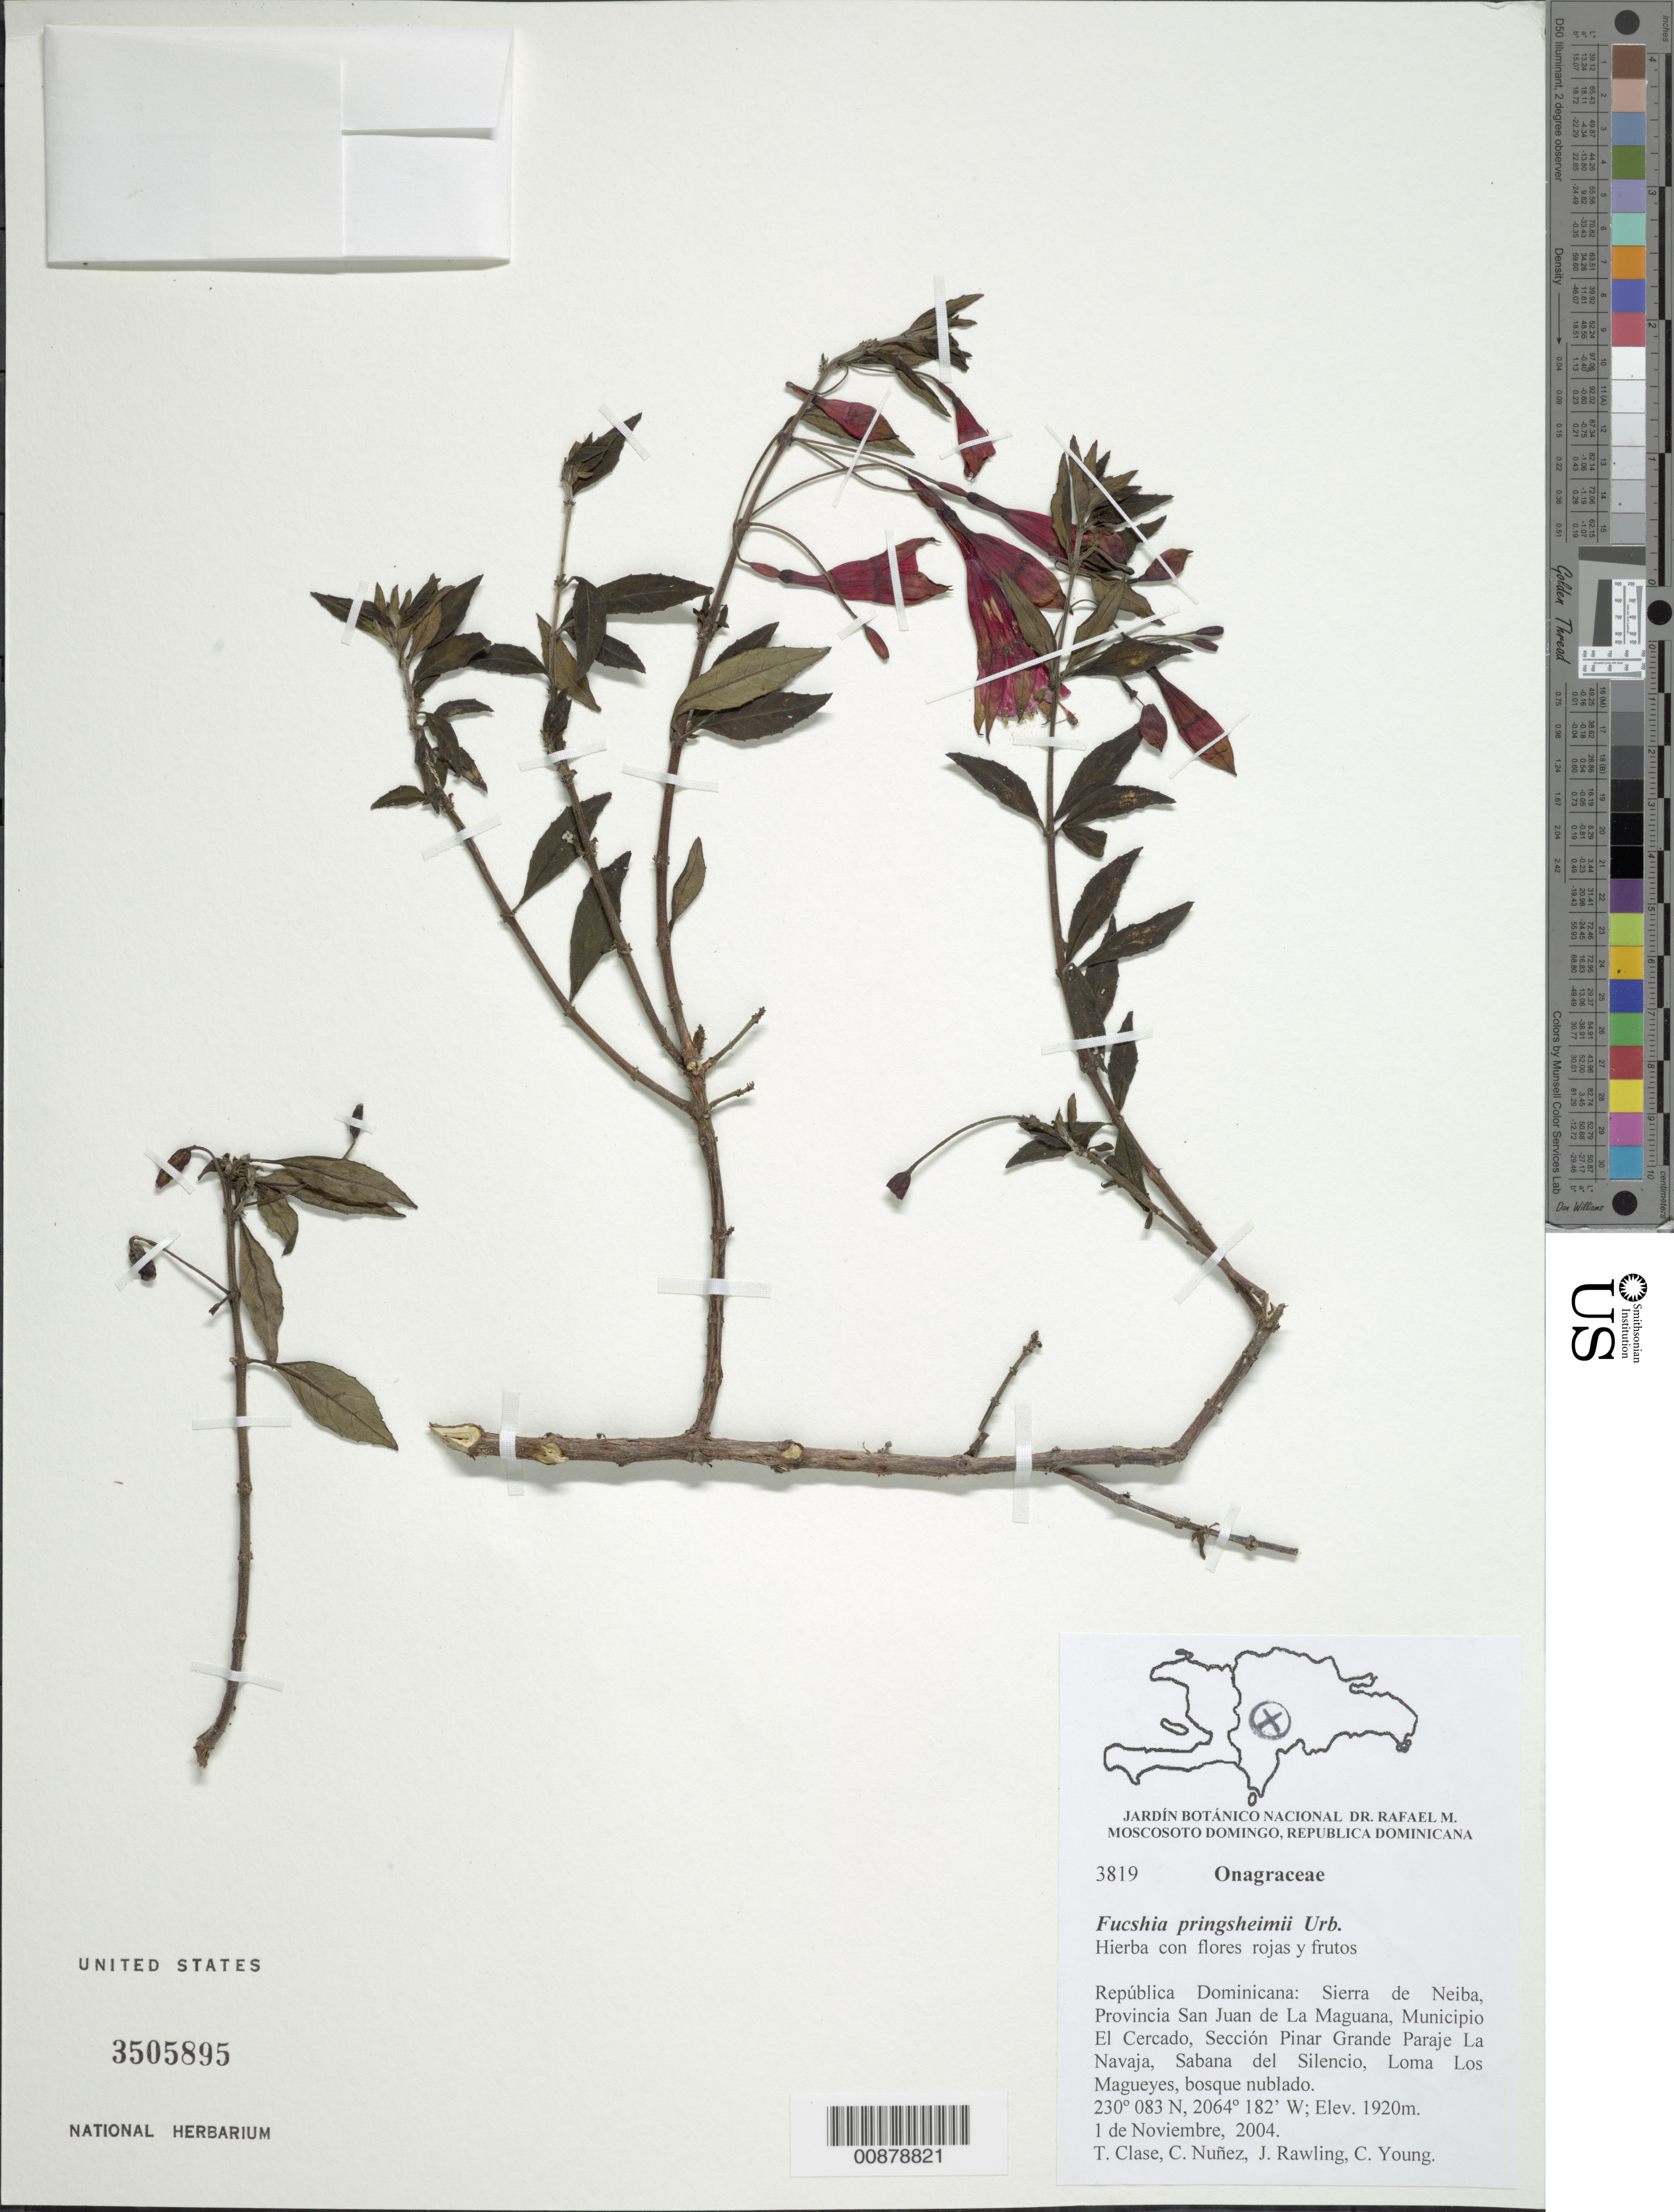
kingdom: Plantae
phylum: Tracheophyta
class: Magnoliopsida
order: Myrtales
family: Onagraceae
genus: Fuchsia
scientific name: Fuchsia triphylla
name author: L.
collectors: T. Clase, C. Nunez, J. Rawling & C. Young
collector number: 3819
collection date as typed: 01 Nov 2004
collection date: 2004-11-01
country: Dominican Republic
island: Hispaniola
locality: Sierra de Neiba, Prov. San Juan de La Maguana, Mun. El Cercado, Sección Pinar Grande Paraje La Navaja, Sabana del Silencio, Loma Los Magueyes.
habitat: Bosque nublado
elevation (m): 1920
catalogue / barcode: US 3505895